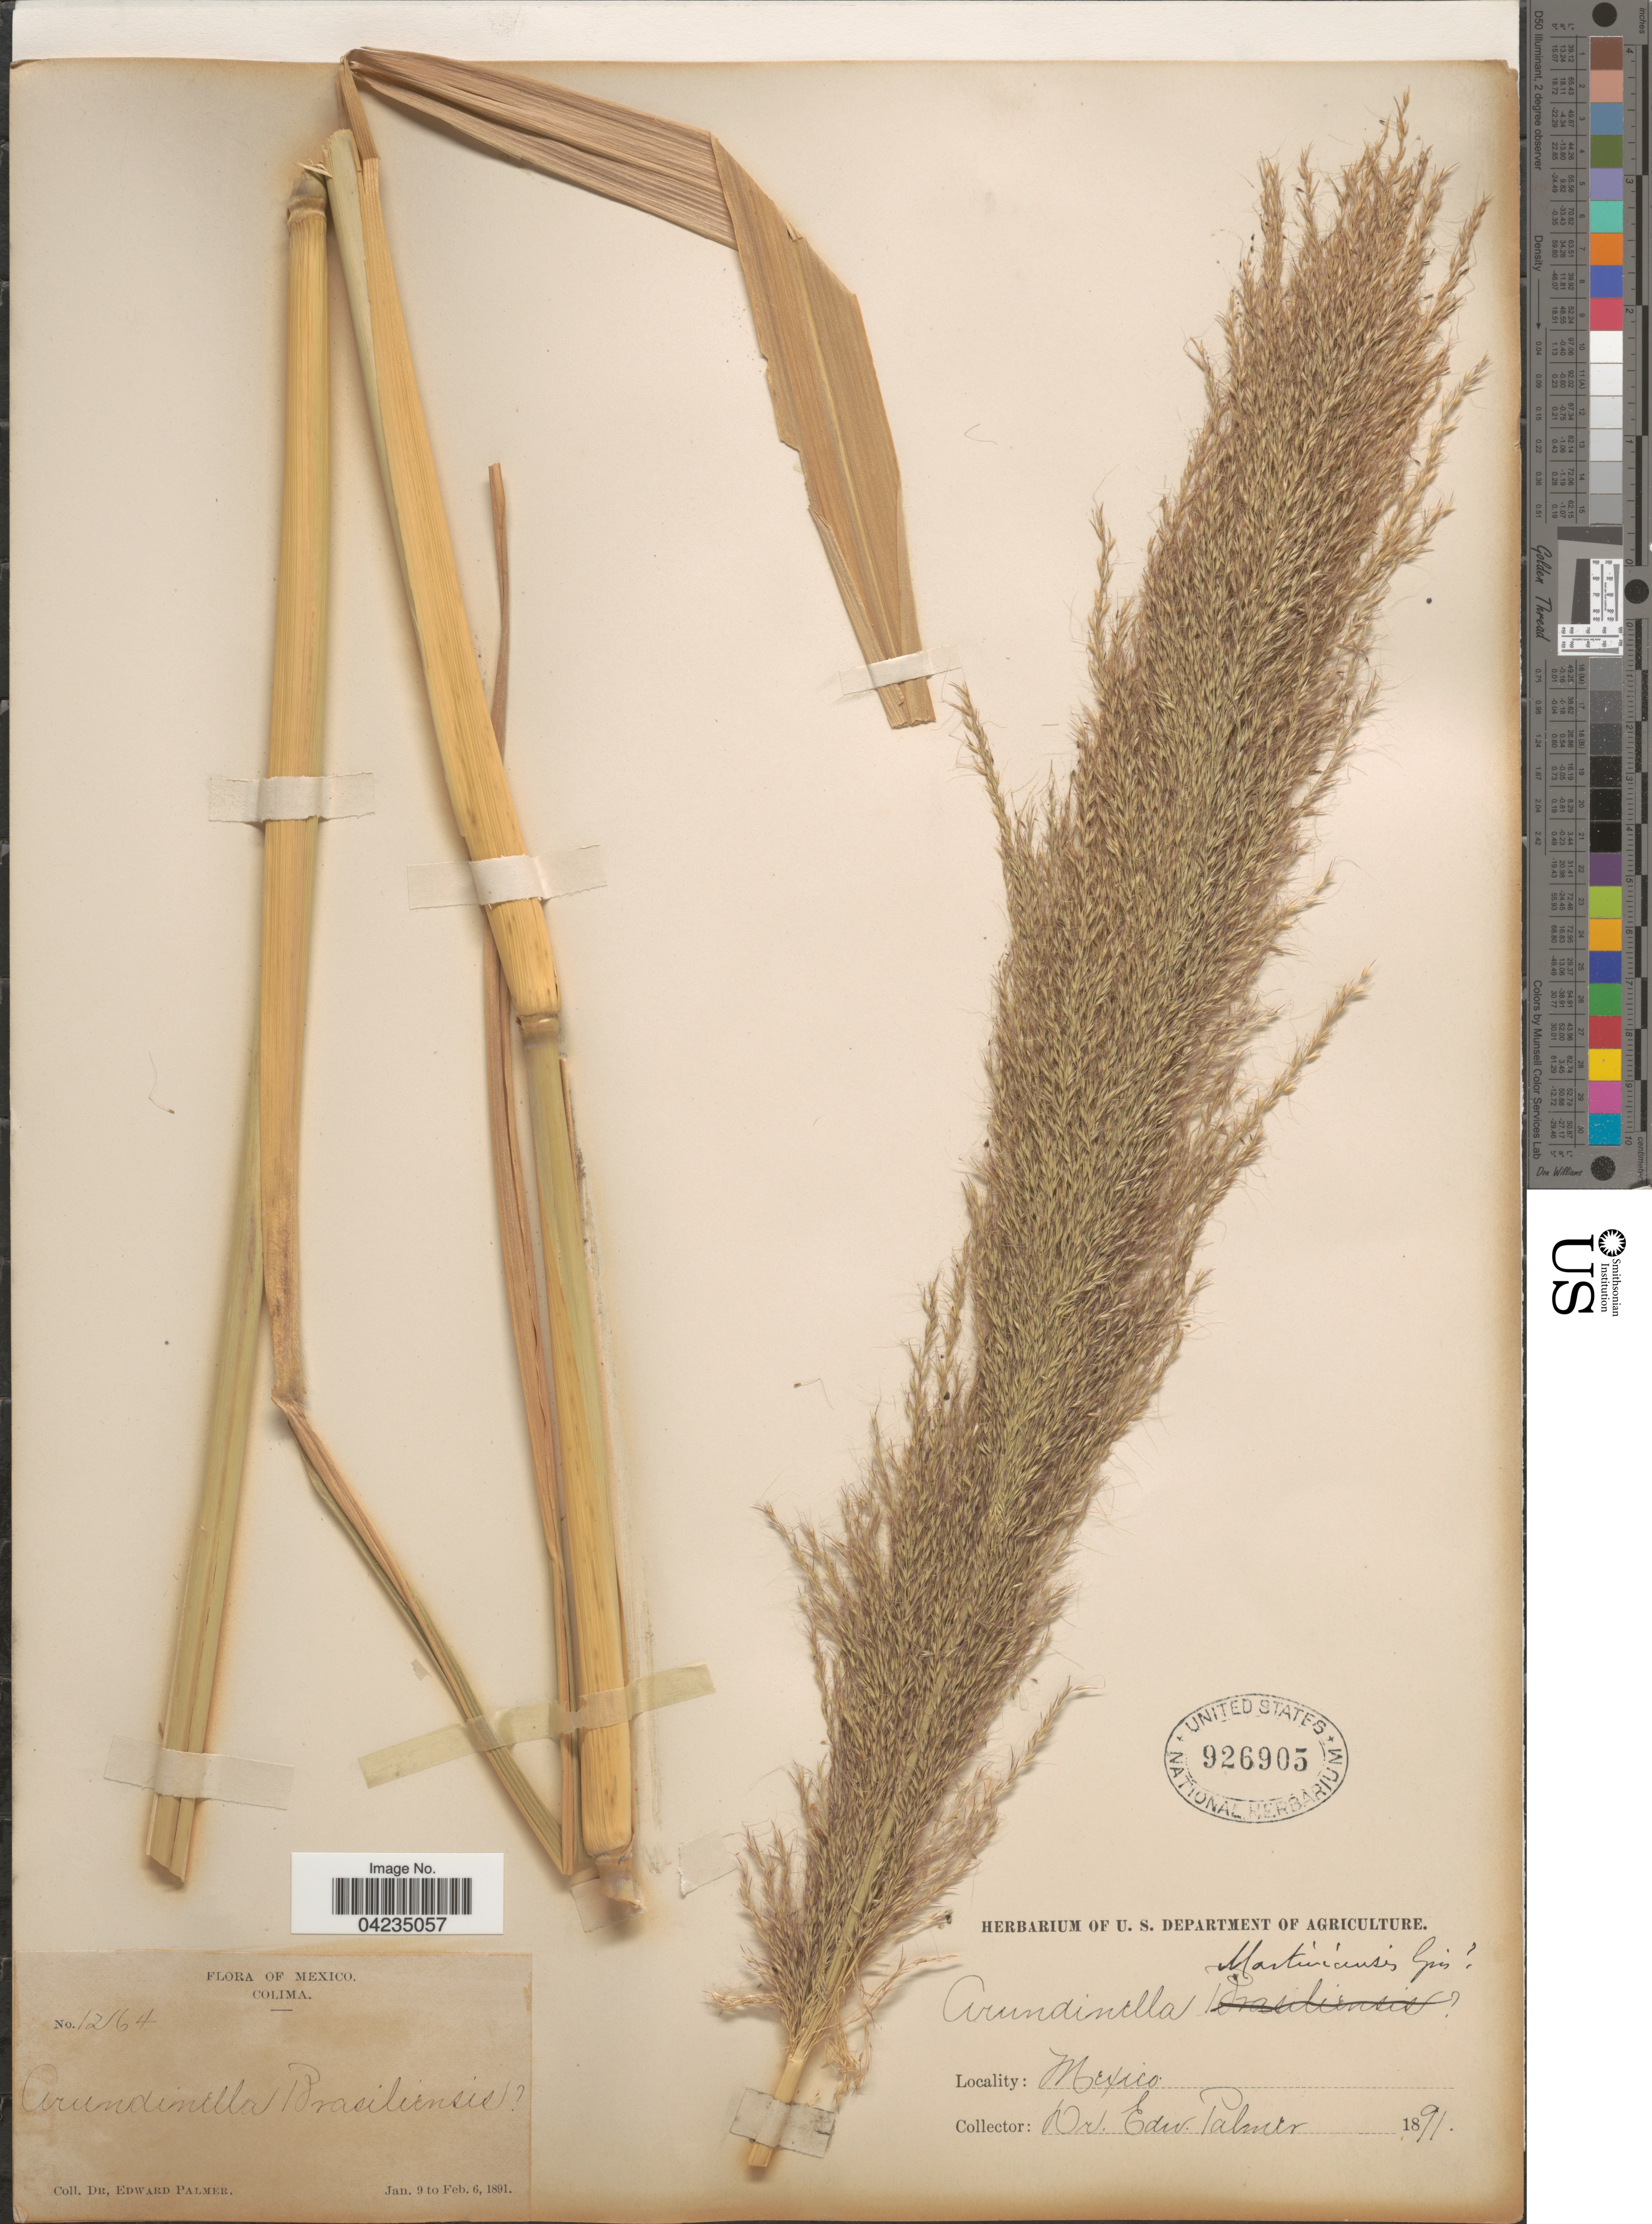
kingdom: Plantae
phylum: Tracheophyta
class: Liliopsida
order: Poales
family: Poaceae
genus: Arundinella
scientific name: Arundinella deppeana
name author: Nees ex Steud.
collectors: E. Palmer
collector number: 12164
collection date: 1891-01-09/1891-02-06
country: Mexico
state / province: Colima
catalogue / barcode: US 926905